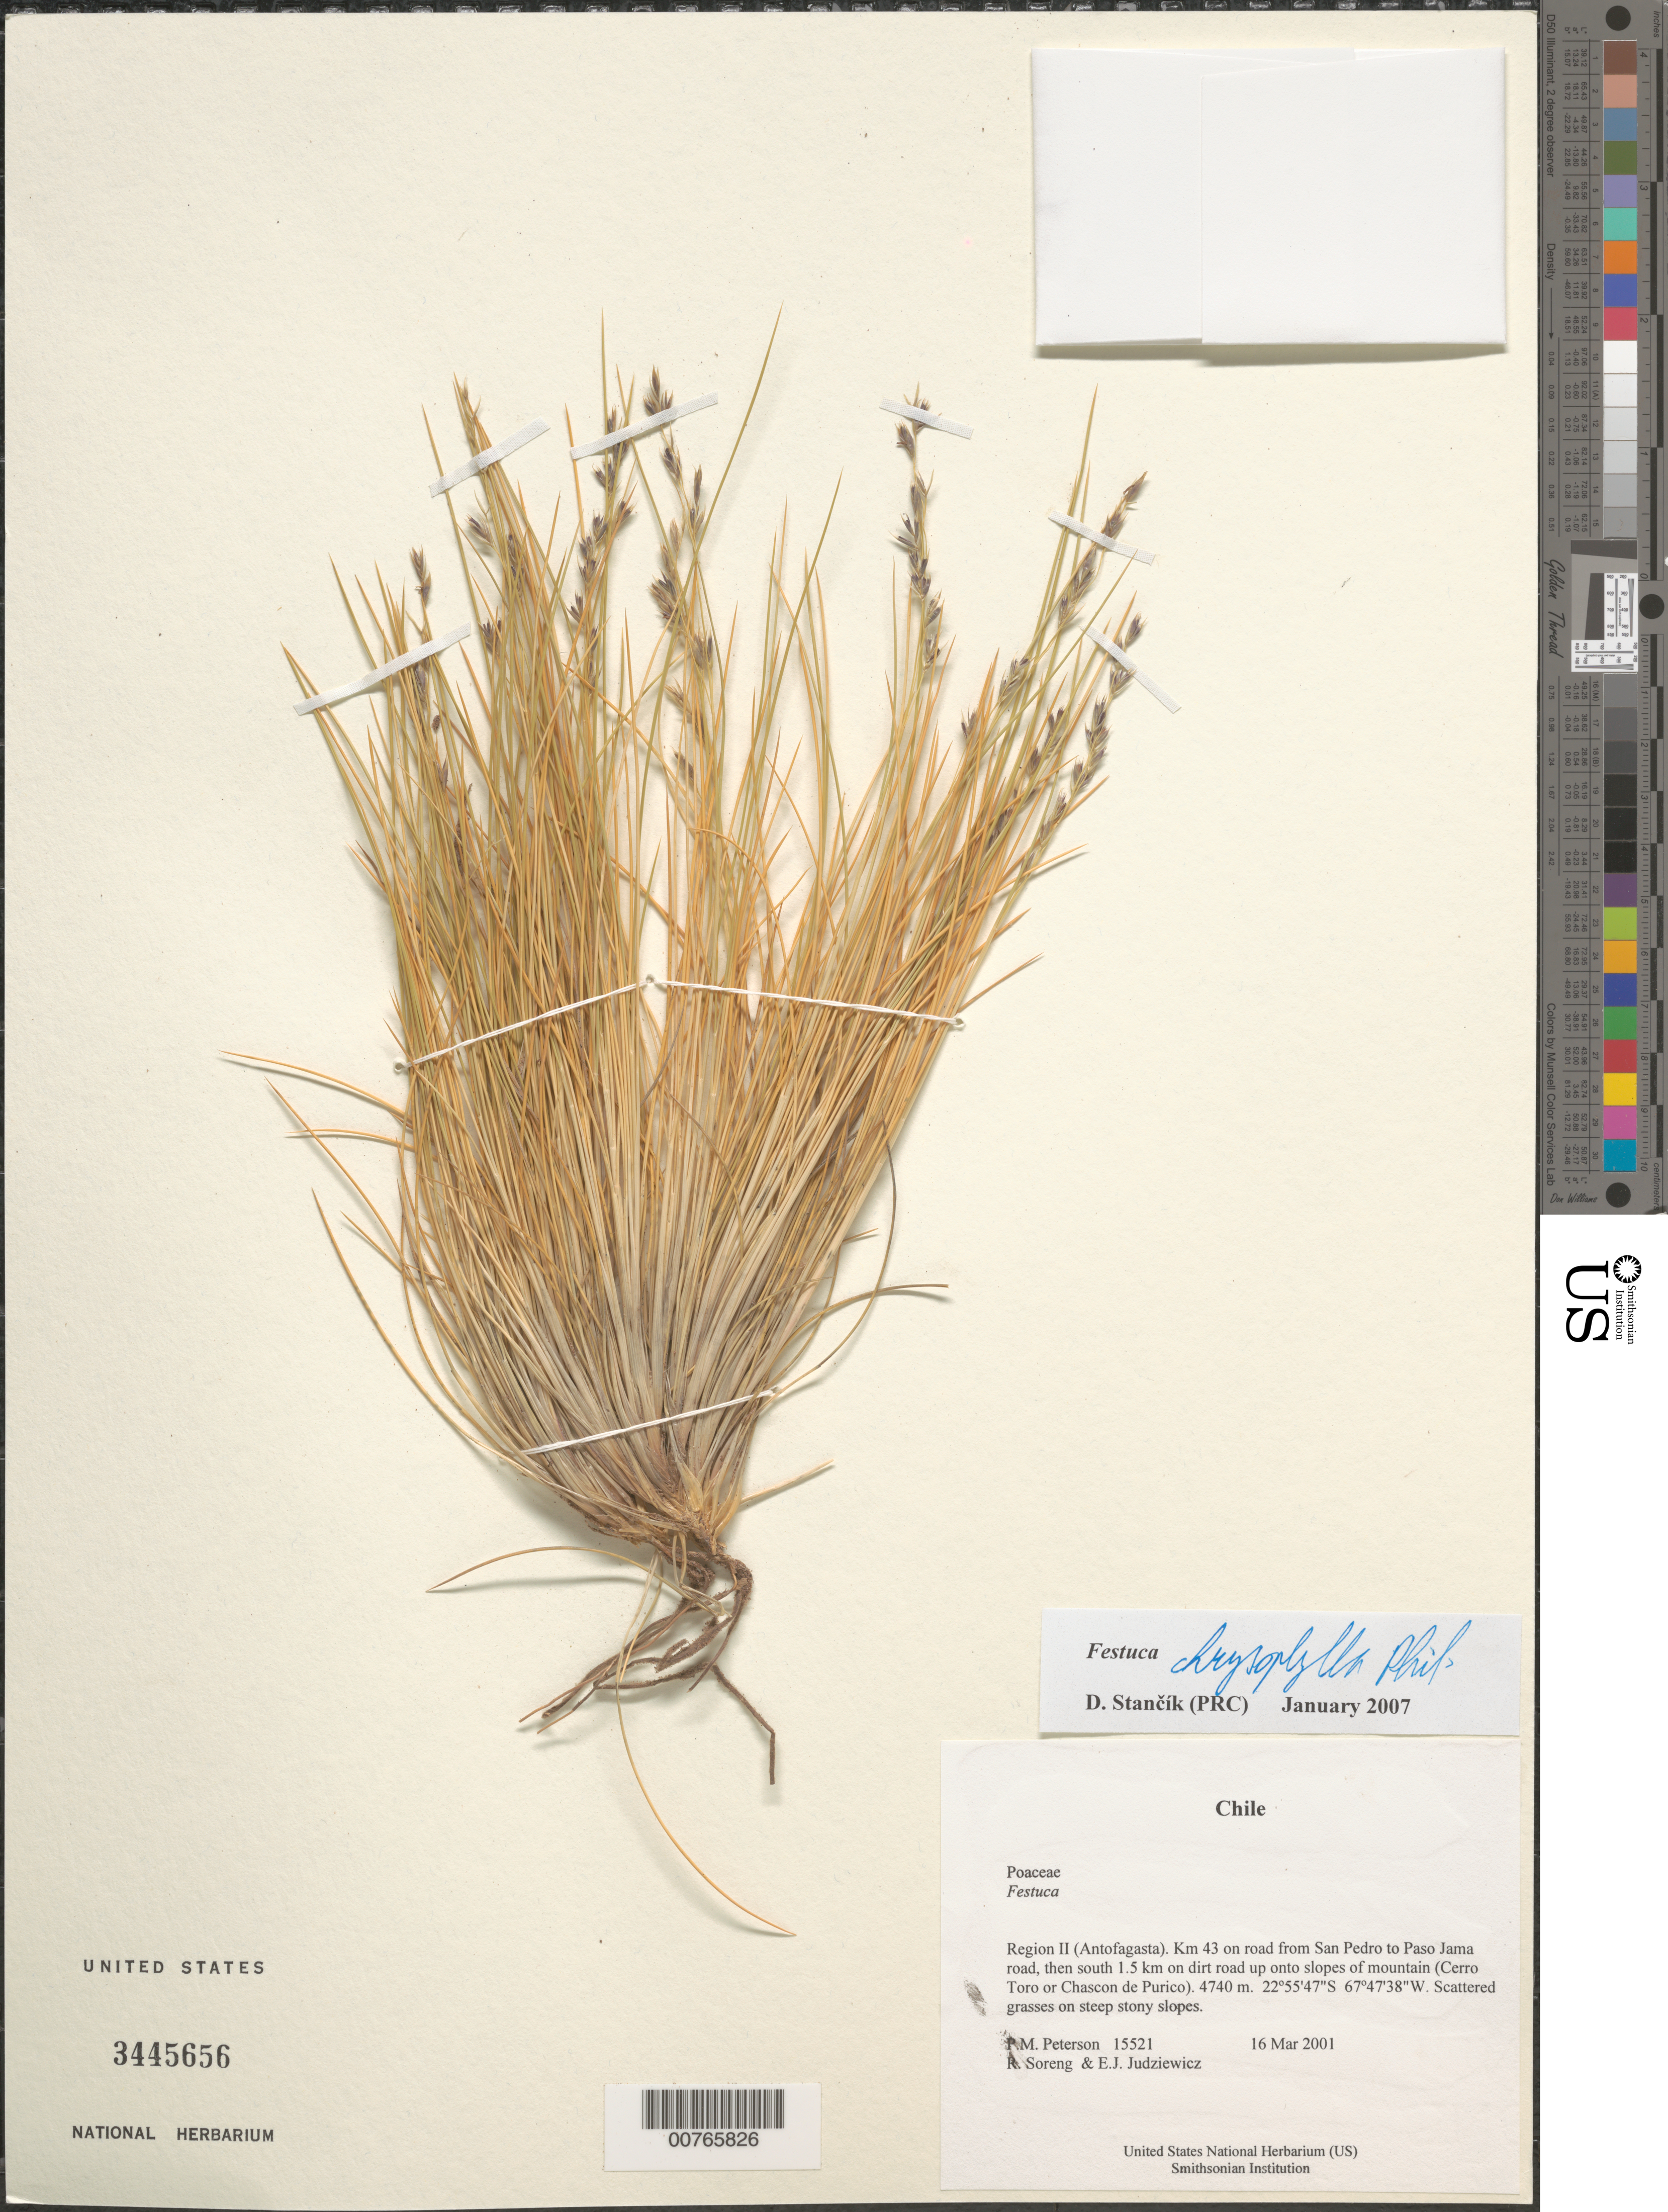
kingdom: Plantae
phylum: Tracheophyta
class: Liliopsida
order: Poales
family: Poaceae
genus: Festuca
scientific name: Festuca chrysophylla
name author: Phil.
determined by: Stancik, D.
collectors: P. M. Peterson, R. J. Soreng & E. J. Judziewicz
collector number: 15521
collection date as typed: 16 Mar 2001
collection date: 2001-03-16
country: Chile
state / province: Antofagasta (II)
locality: Km 43 on road from San Pedro to Paso Jama road, then south 1.5 km on dirt road up onto slopes of mountain (Cerro Toro or Chascon de Purico).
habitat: Scattered grasses on steep stony slopes.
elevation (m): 4740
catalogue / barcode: US 3445656